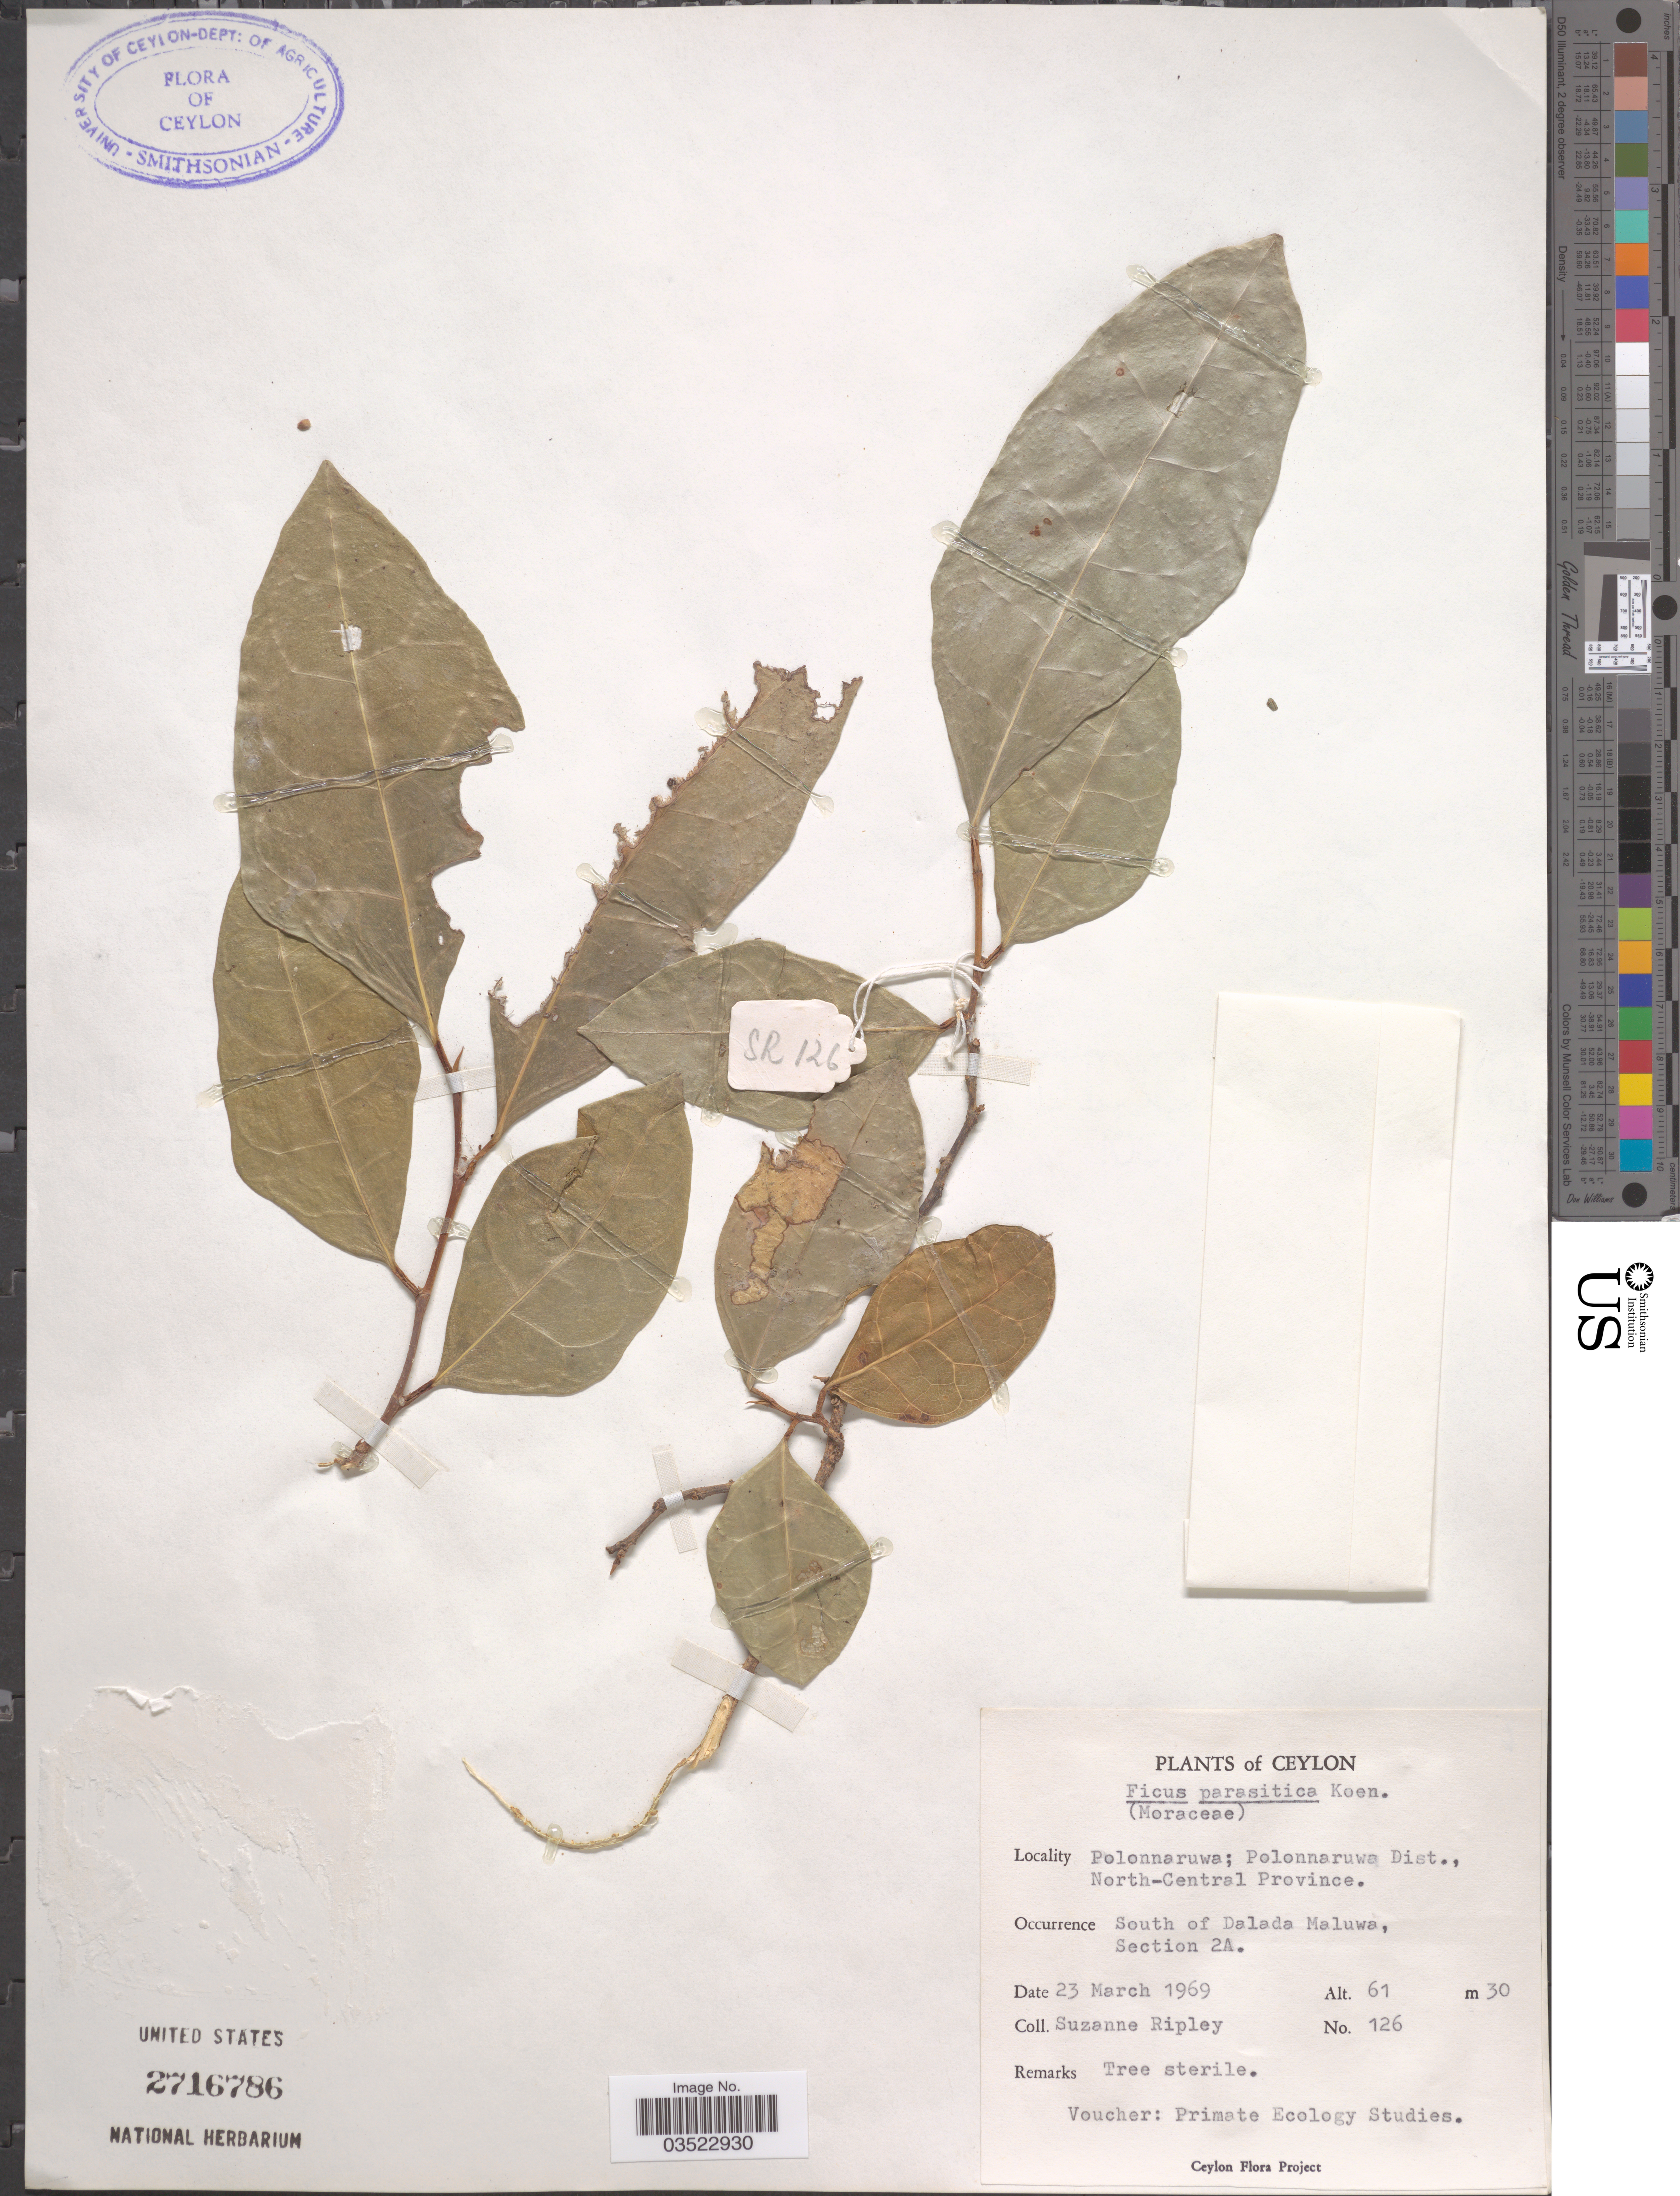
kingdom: Plantae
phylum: Tracheophyta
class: Magnoliopsida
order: Rosales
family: Moraceae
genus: Ficus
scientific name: Ficus tinctoria subsp. parasitica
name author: (J. Koenig ex Willd.) Corner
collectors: S. Ripley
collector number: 126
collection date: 1969-03-23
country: Sri Lanka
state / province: North Central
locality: Ceylon. Polonnaruwa; Polonnaruwa Dist. South of Dalada Maluwa, Section 2A.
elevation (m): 30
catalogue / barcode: US 2716786